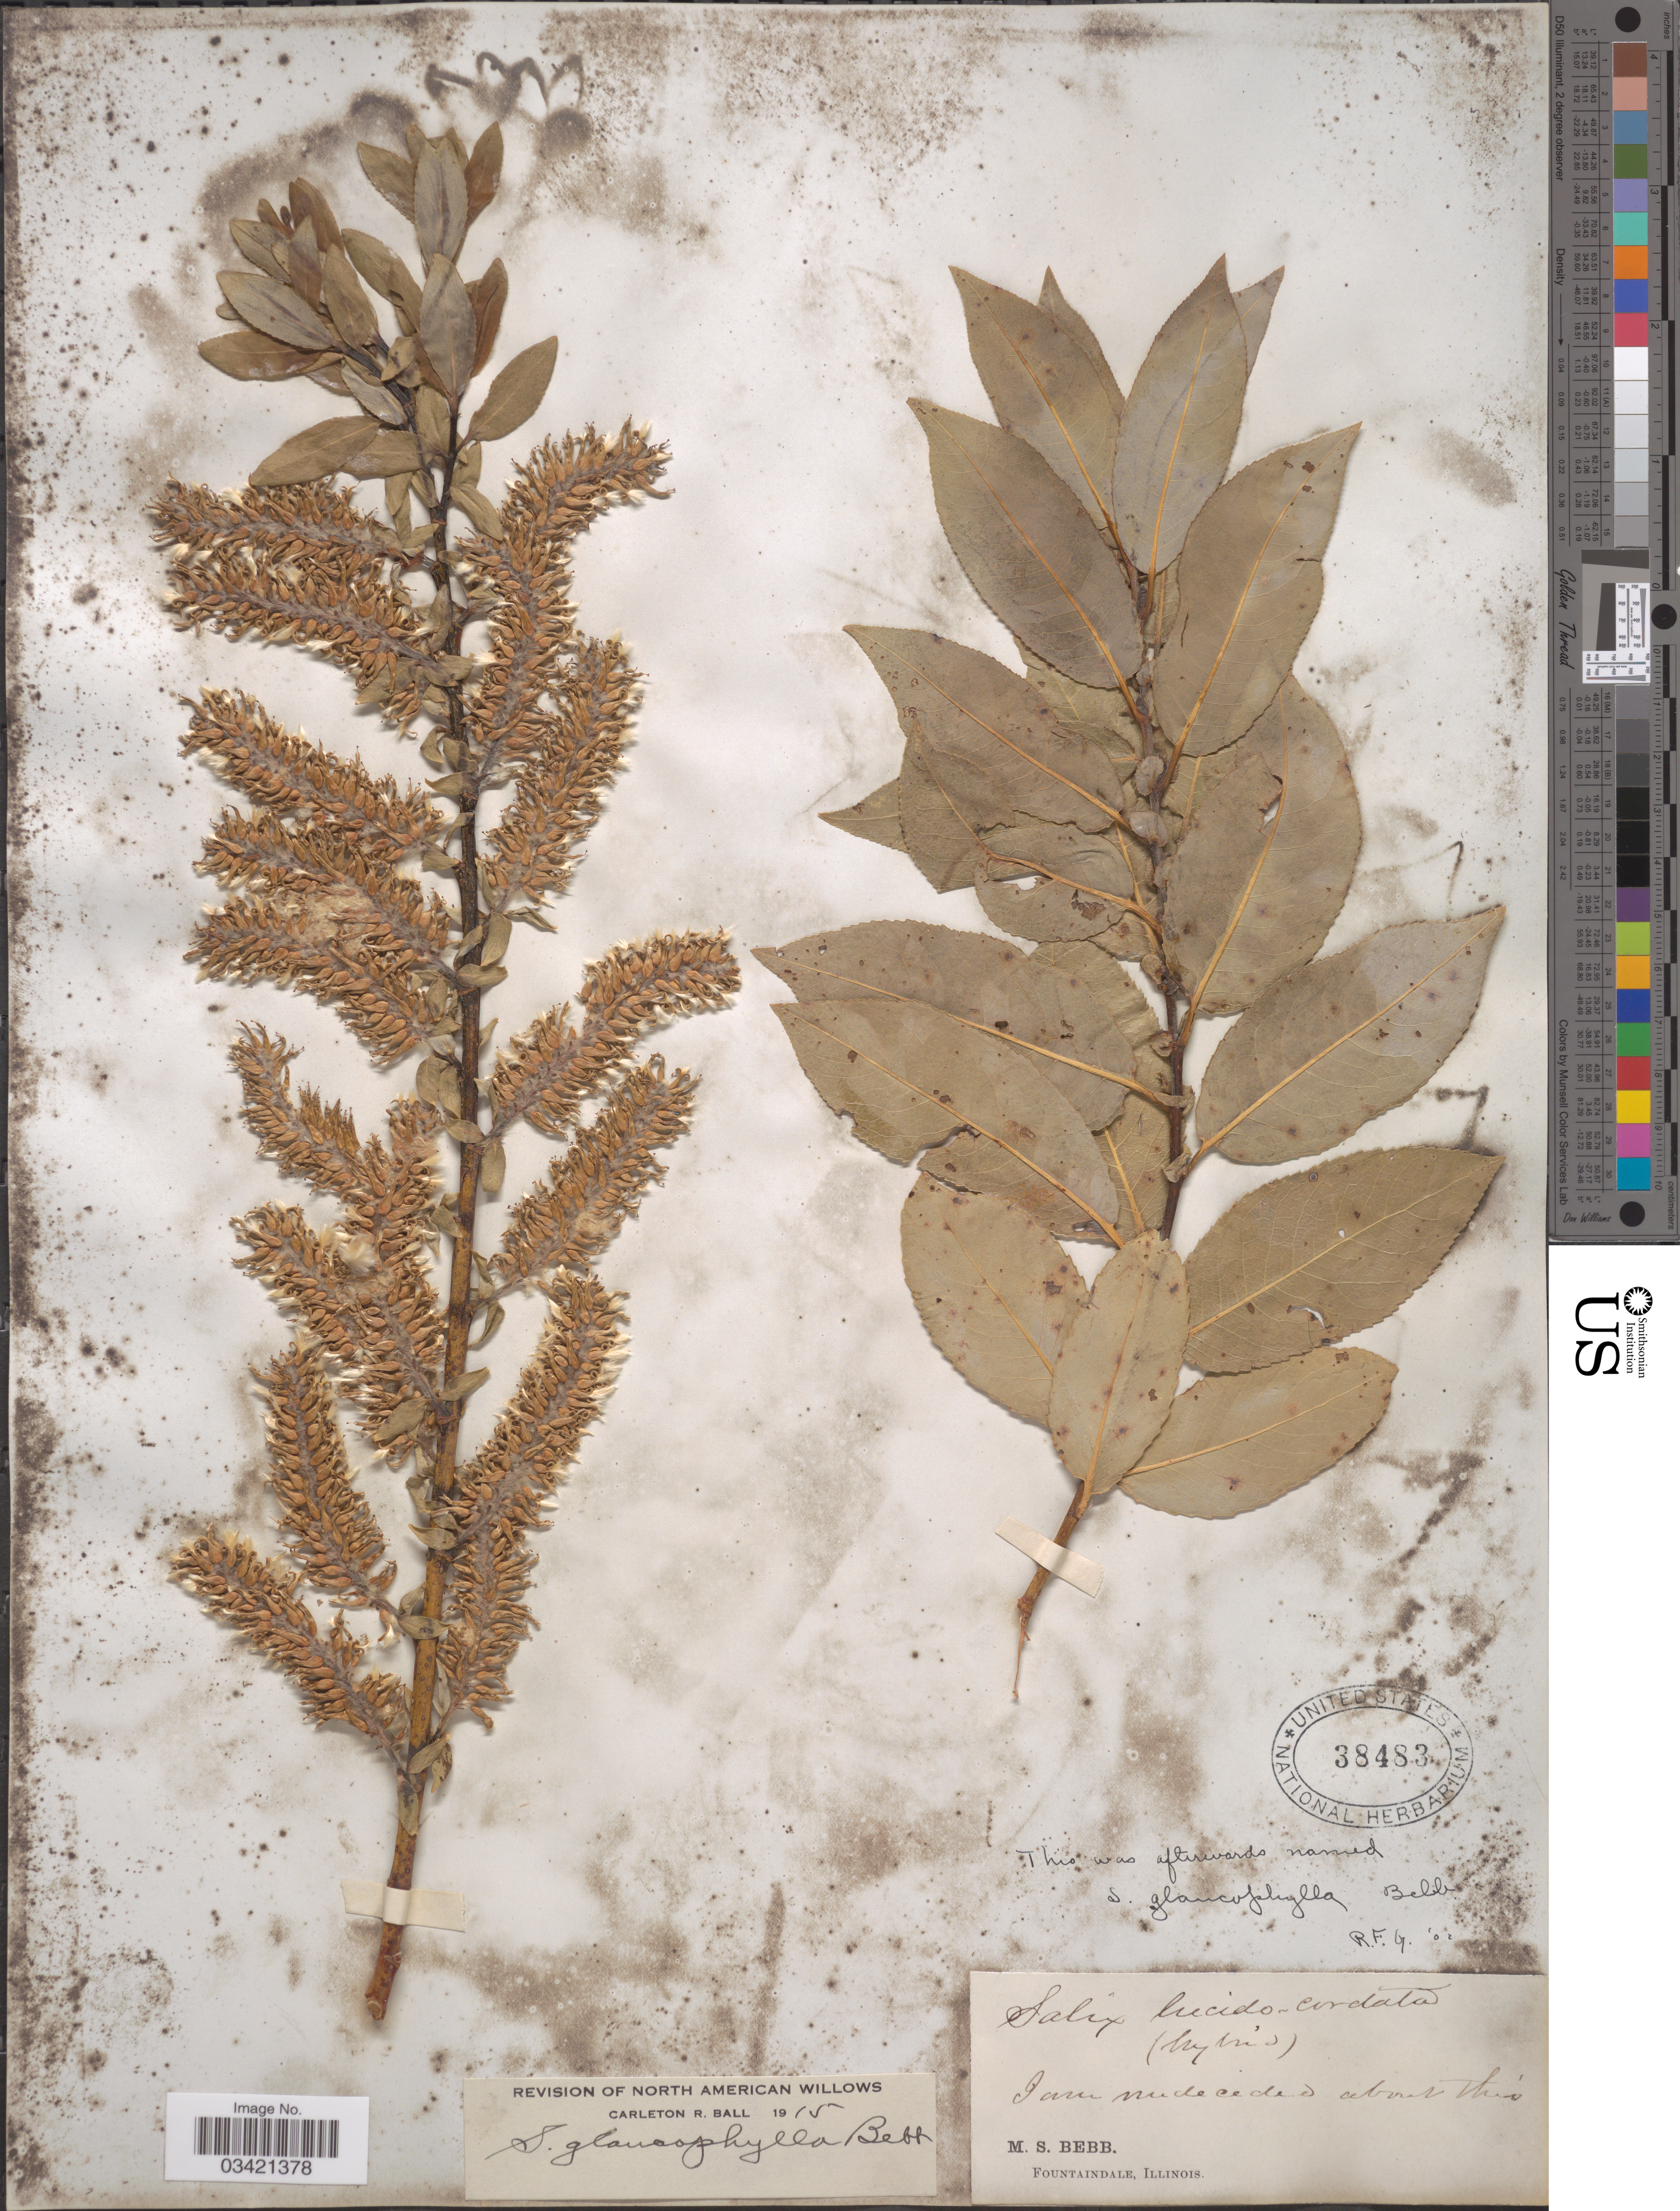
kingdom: Plantae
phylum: Tracheophyta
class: Magnoliopsida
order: Malpighiales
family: Salicaceae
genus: Salix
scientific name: Salix glaucophylla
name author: Andersson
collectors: M. Bebb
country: United States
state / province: Illinois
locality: Fountaindale.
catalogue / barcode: US 38483